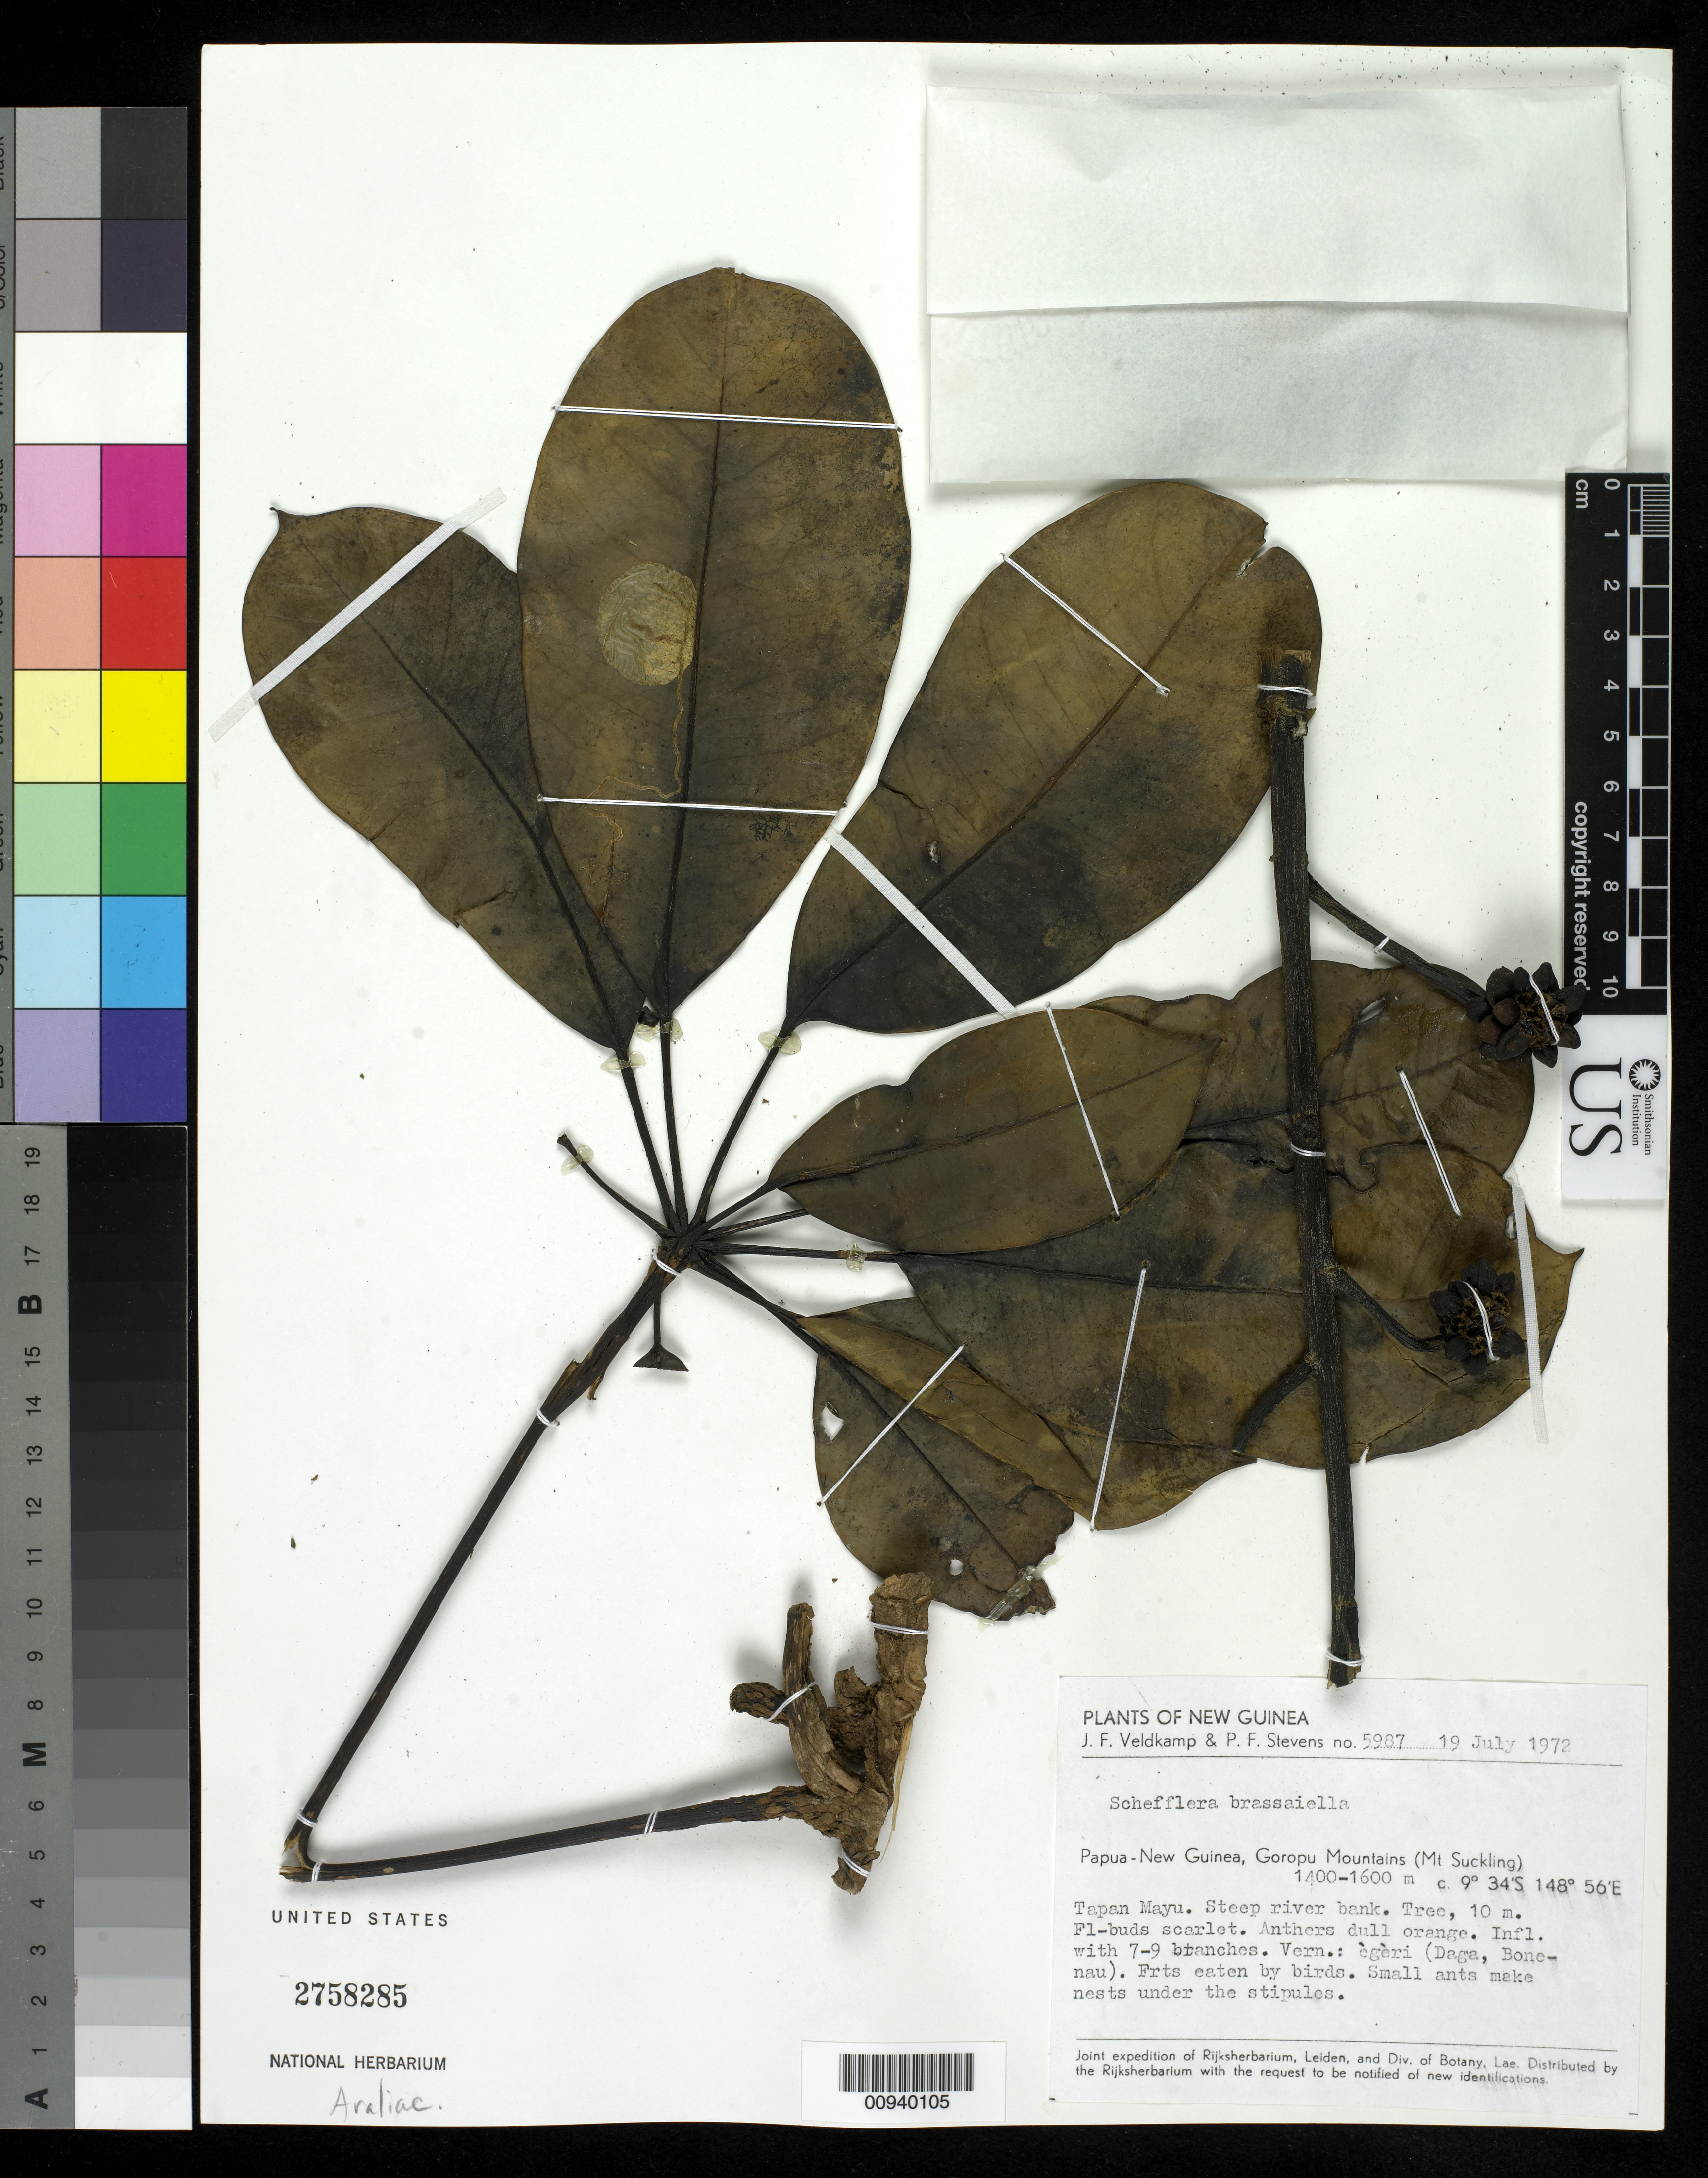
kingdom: Plantae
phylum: Tracheophyta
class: Magnoliopsida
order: Apiales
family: Araliaceae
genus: Heptapleurum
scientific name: Heptapleurum brassaiellum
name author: (Ridl.) Lowry & G. M. Plunkett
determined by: Wagner, W. L., (BOT), Smithsonian Institution - National Museum of Natural History (UNITED STATES)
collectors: J. F. Veldkamp & P. F. Stevens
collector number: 5987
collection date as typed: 19 Jul 1972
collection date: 1972-07-19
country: Papua New Guinea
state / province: Northern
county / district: Tufi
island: New Guinea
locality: Goropu Mountains (Mt Suckling). Tapan Mayu. Steep river bank.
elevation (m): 1400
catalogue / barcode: US 2758285